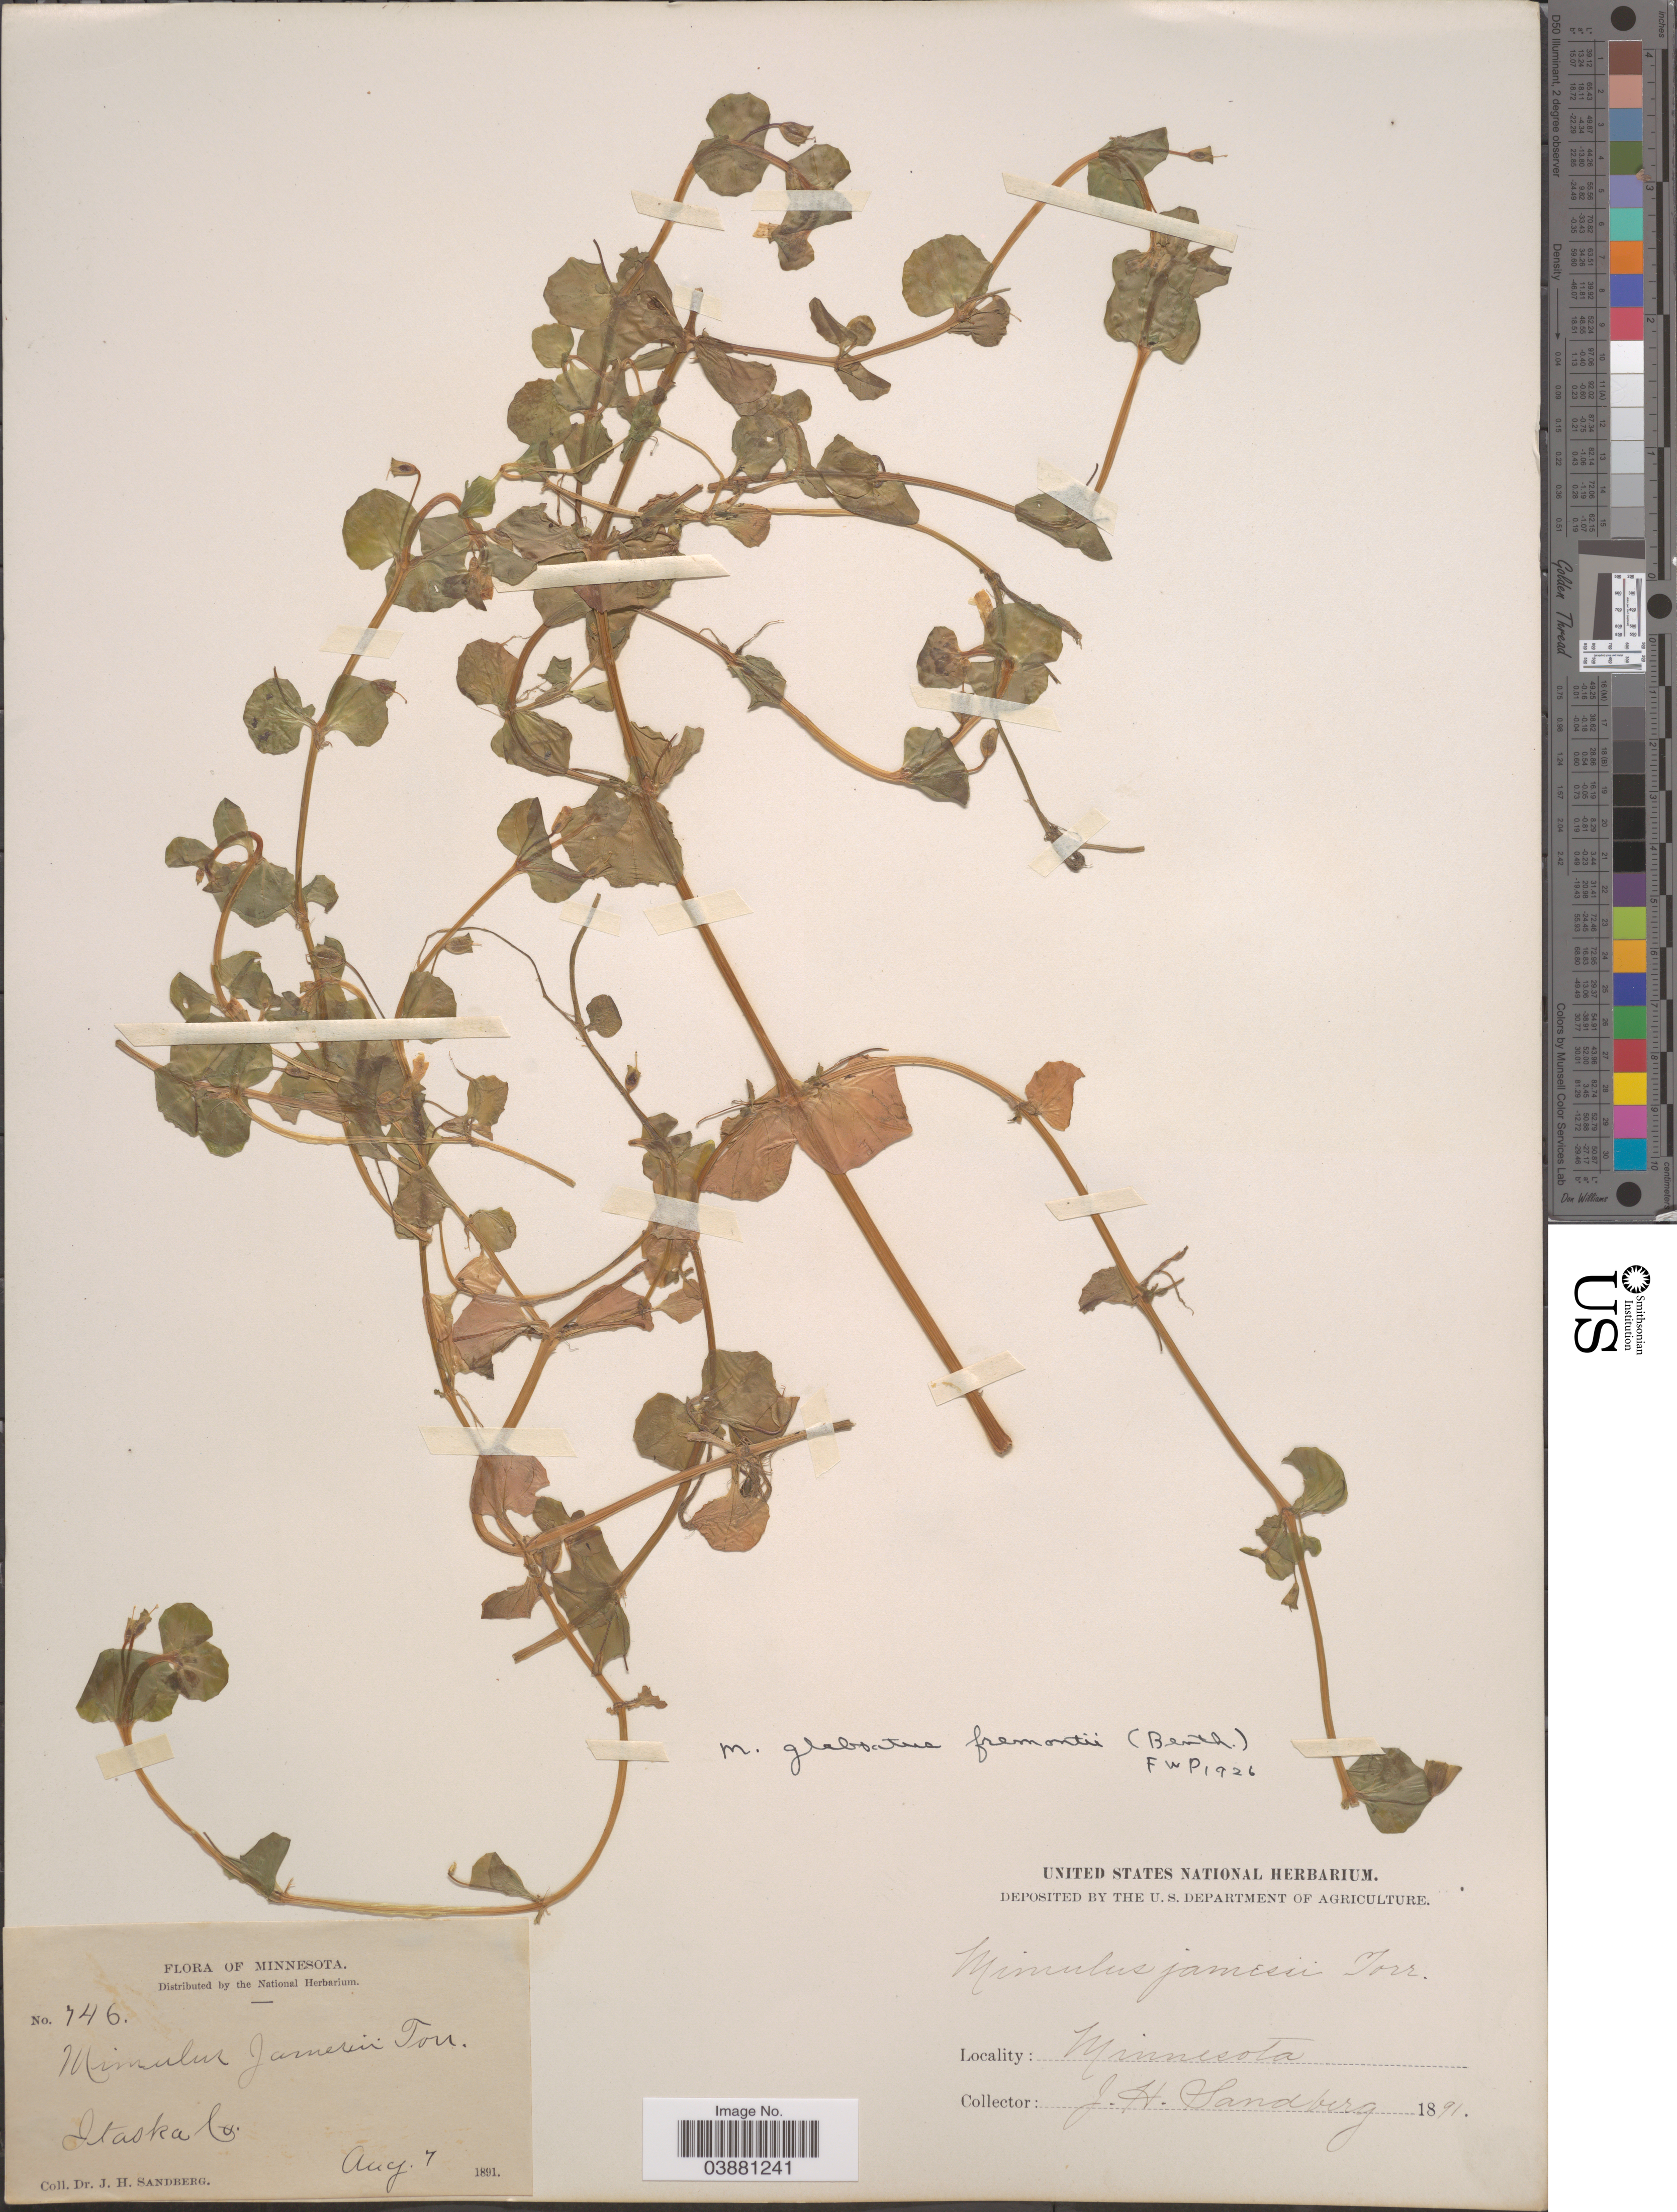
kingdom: Plantae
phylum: Tracheophyta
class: Magnoliopsida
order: Lamiales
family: Phrymaceae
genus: Mimulus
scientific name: Mimulus glabratus var. fremontii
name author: Kunth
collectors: J. H. Sandberg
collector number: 746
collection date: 1891-08-07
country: United States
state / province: Minnesota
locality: Itaska Co.